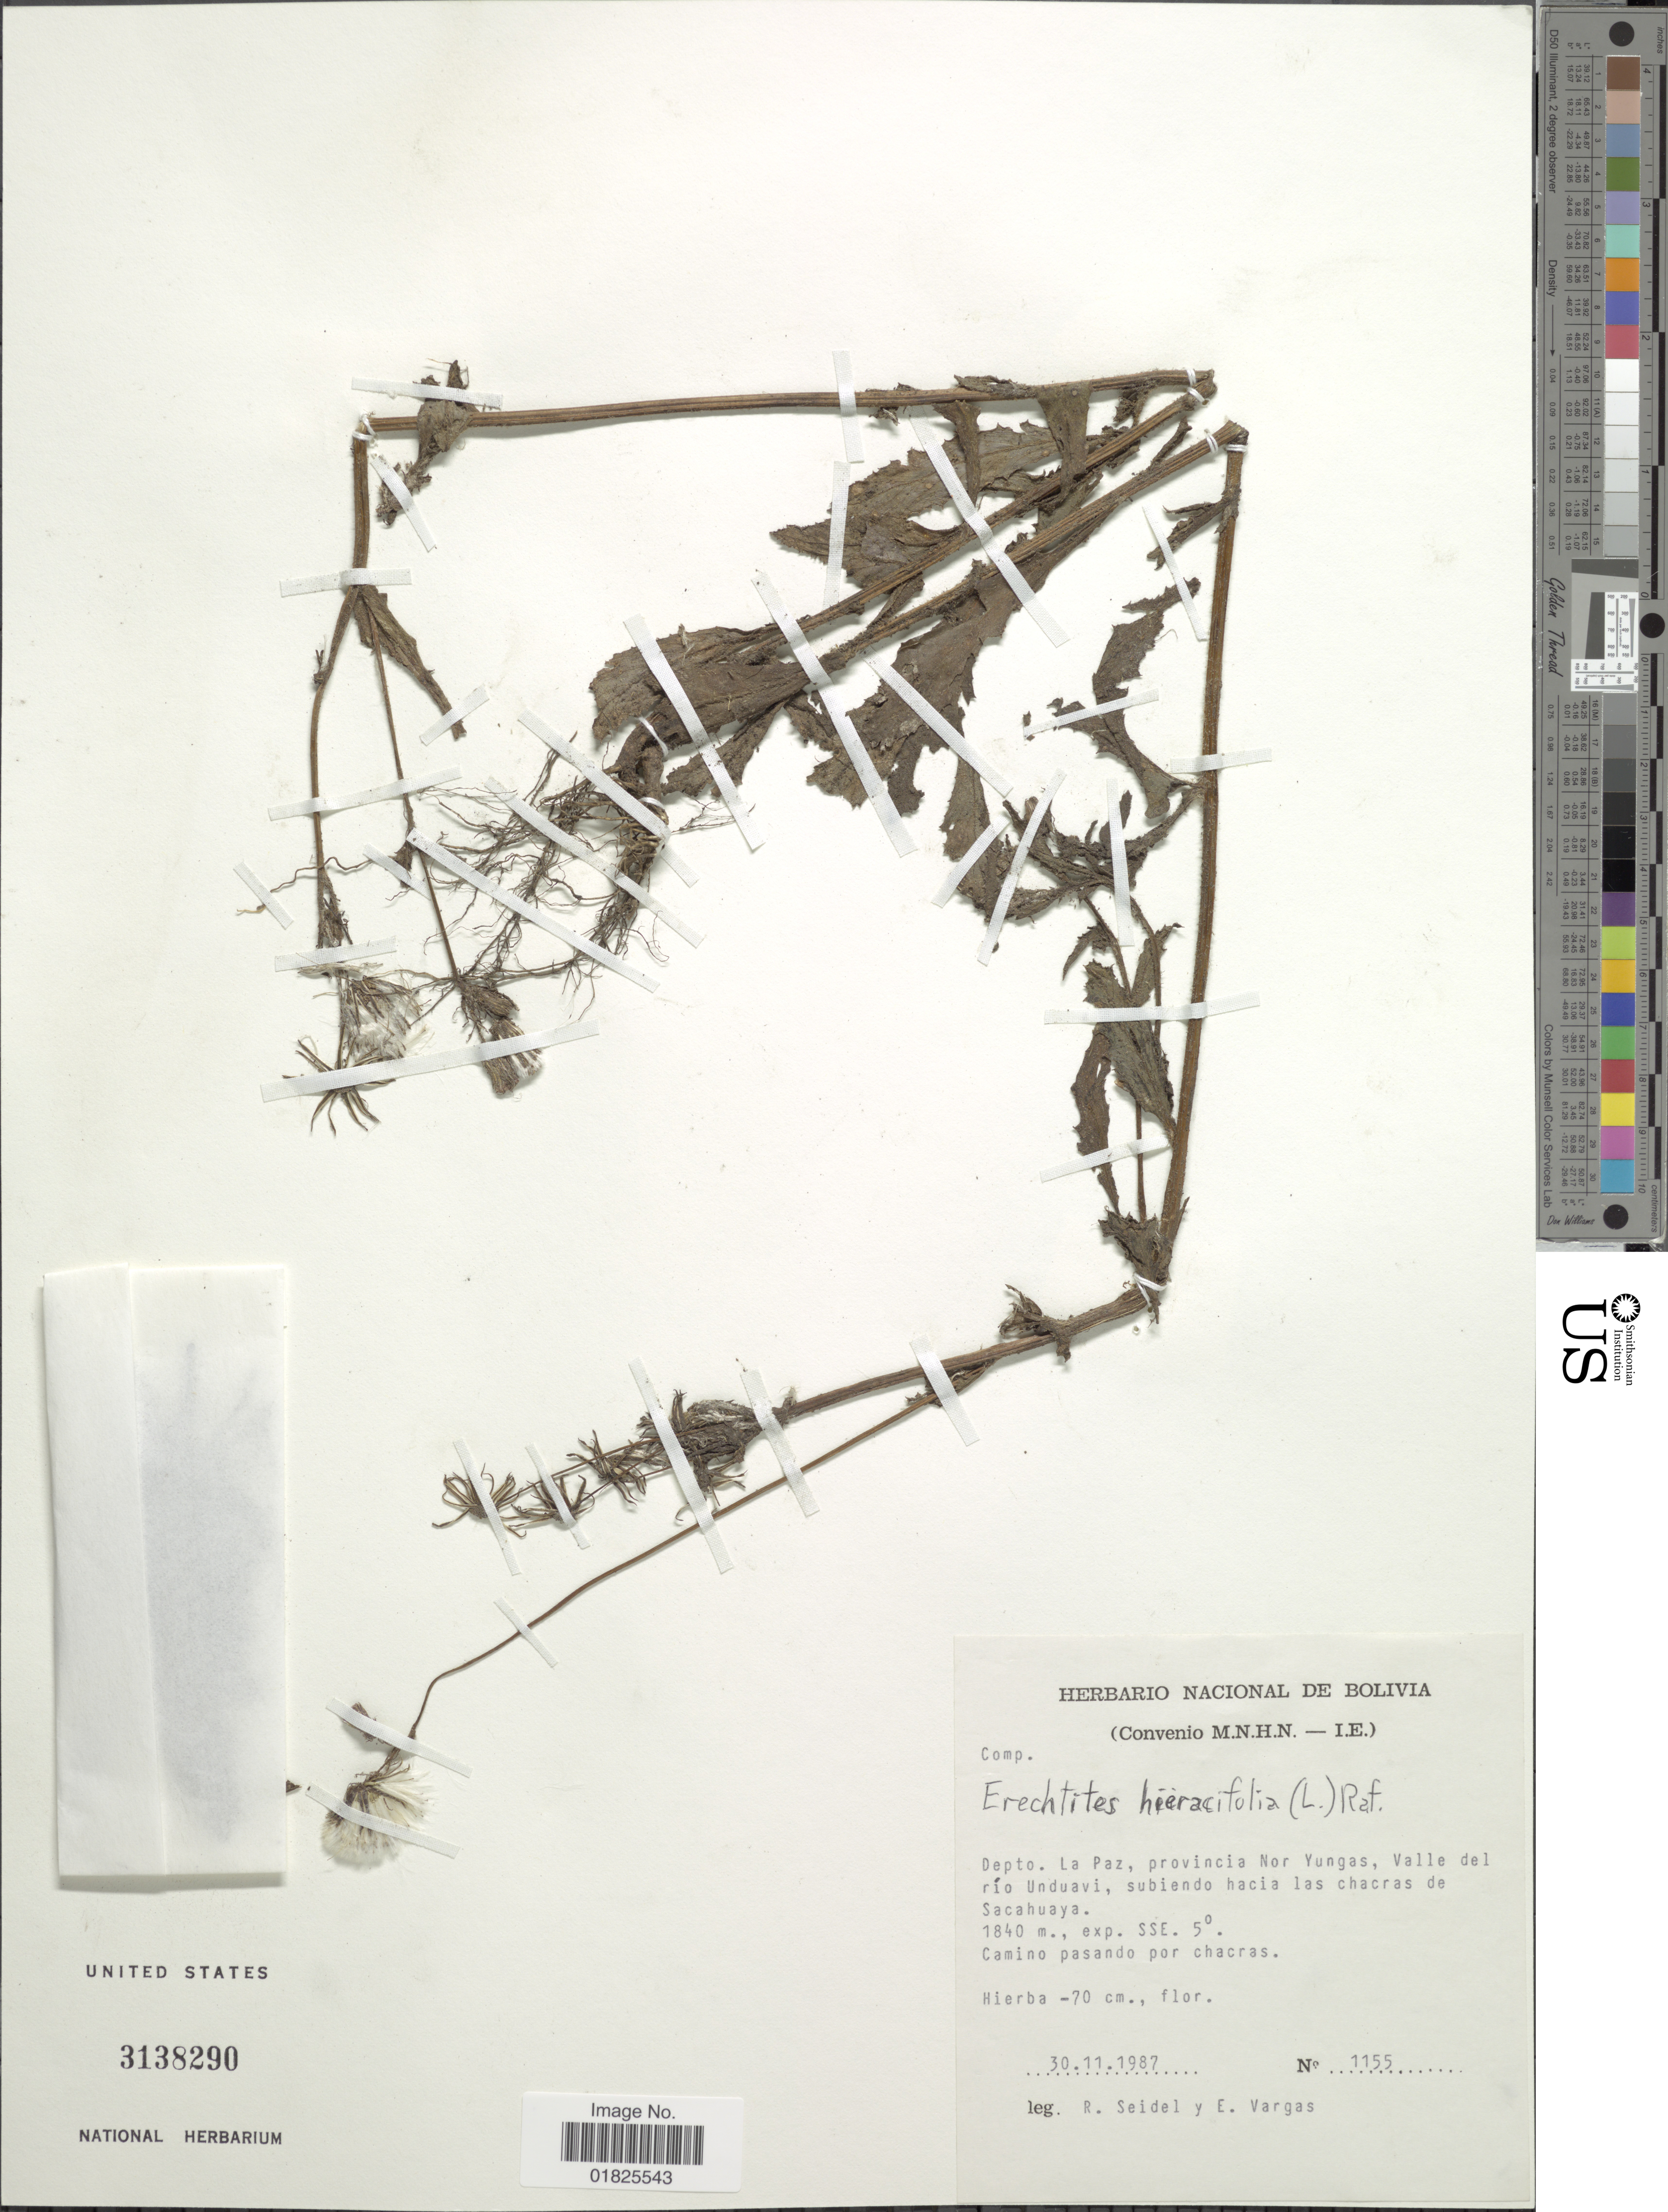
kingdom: Plantae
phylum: Tracheophyta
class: Magnoliopsida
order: Asterales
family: Asteraceae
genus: Erechtites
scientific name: Erechtites hieraciifolius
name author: (L.) Raf. ex DC.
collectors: R. Seidel & E. Vargas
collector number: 1155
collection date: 1987-11-30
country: Bolivia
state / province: La Paz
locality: Provincia Nor Yungas, Valle del rio Unduvai, subiendo hacia las chacras de Sacahuaya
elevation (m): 1840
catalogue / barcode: US 3138290